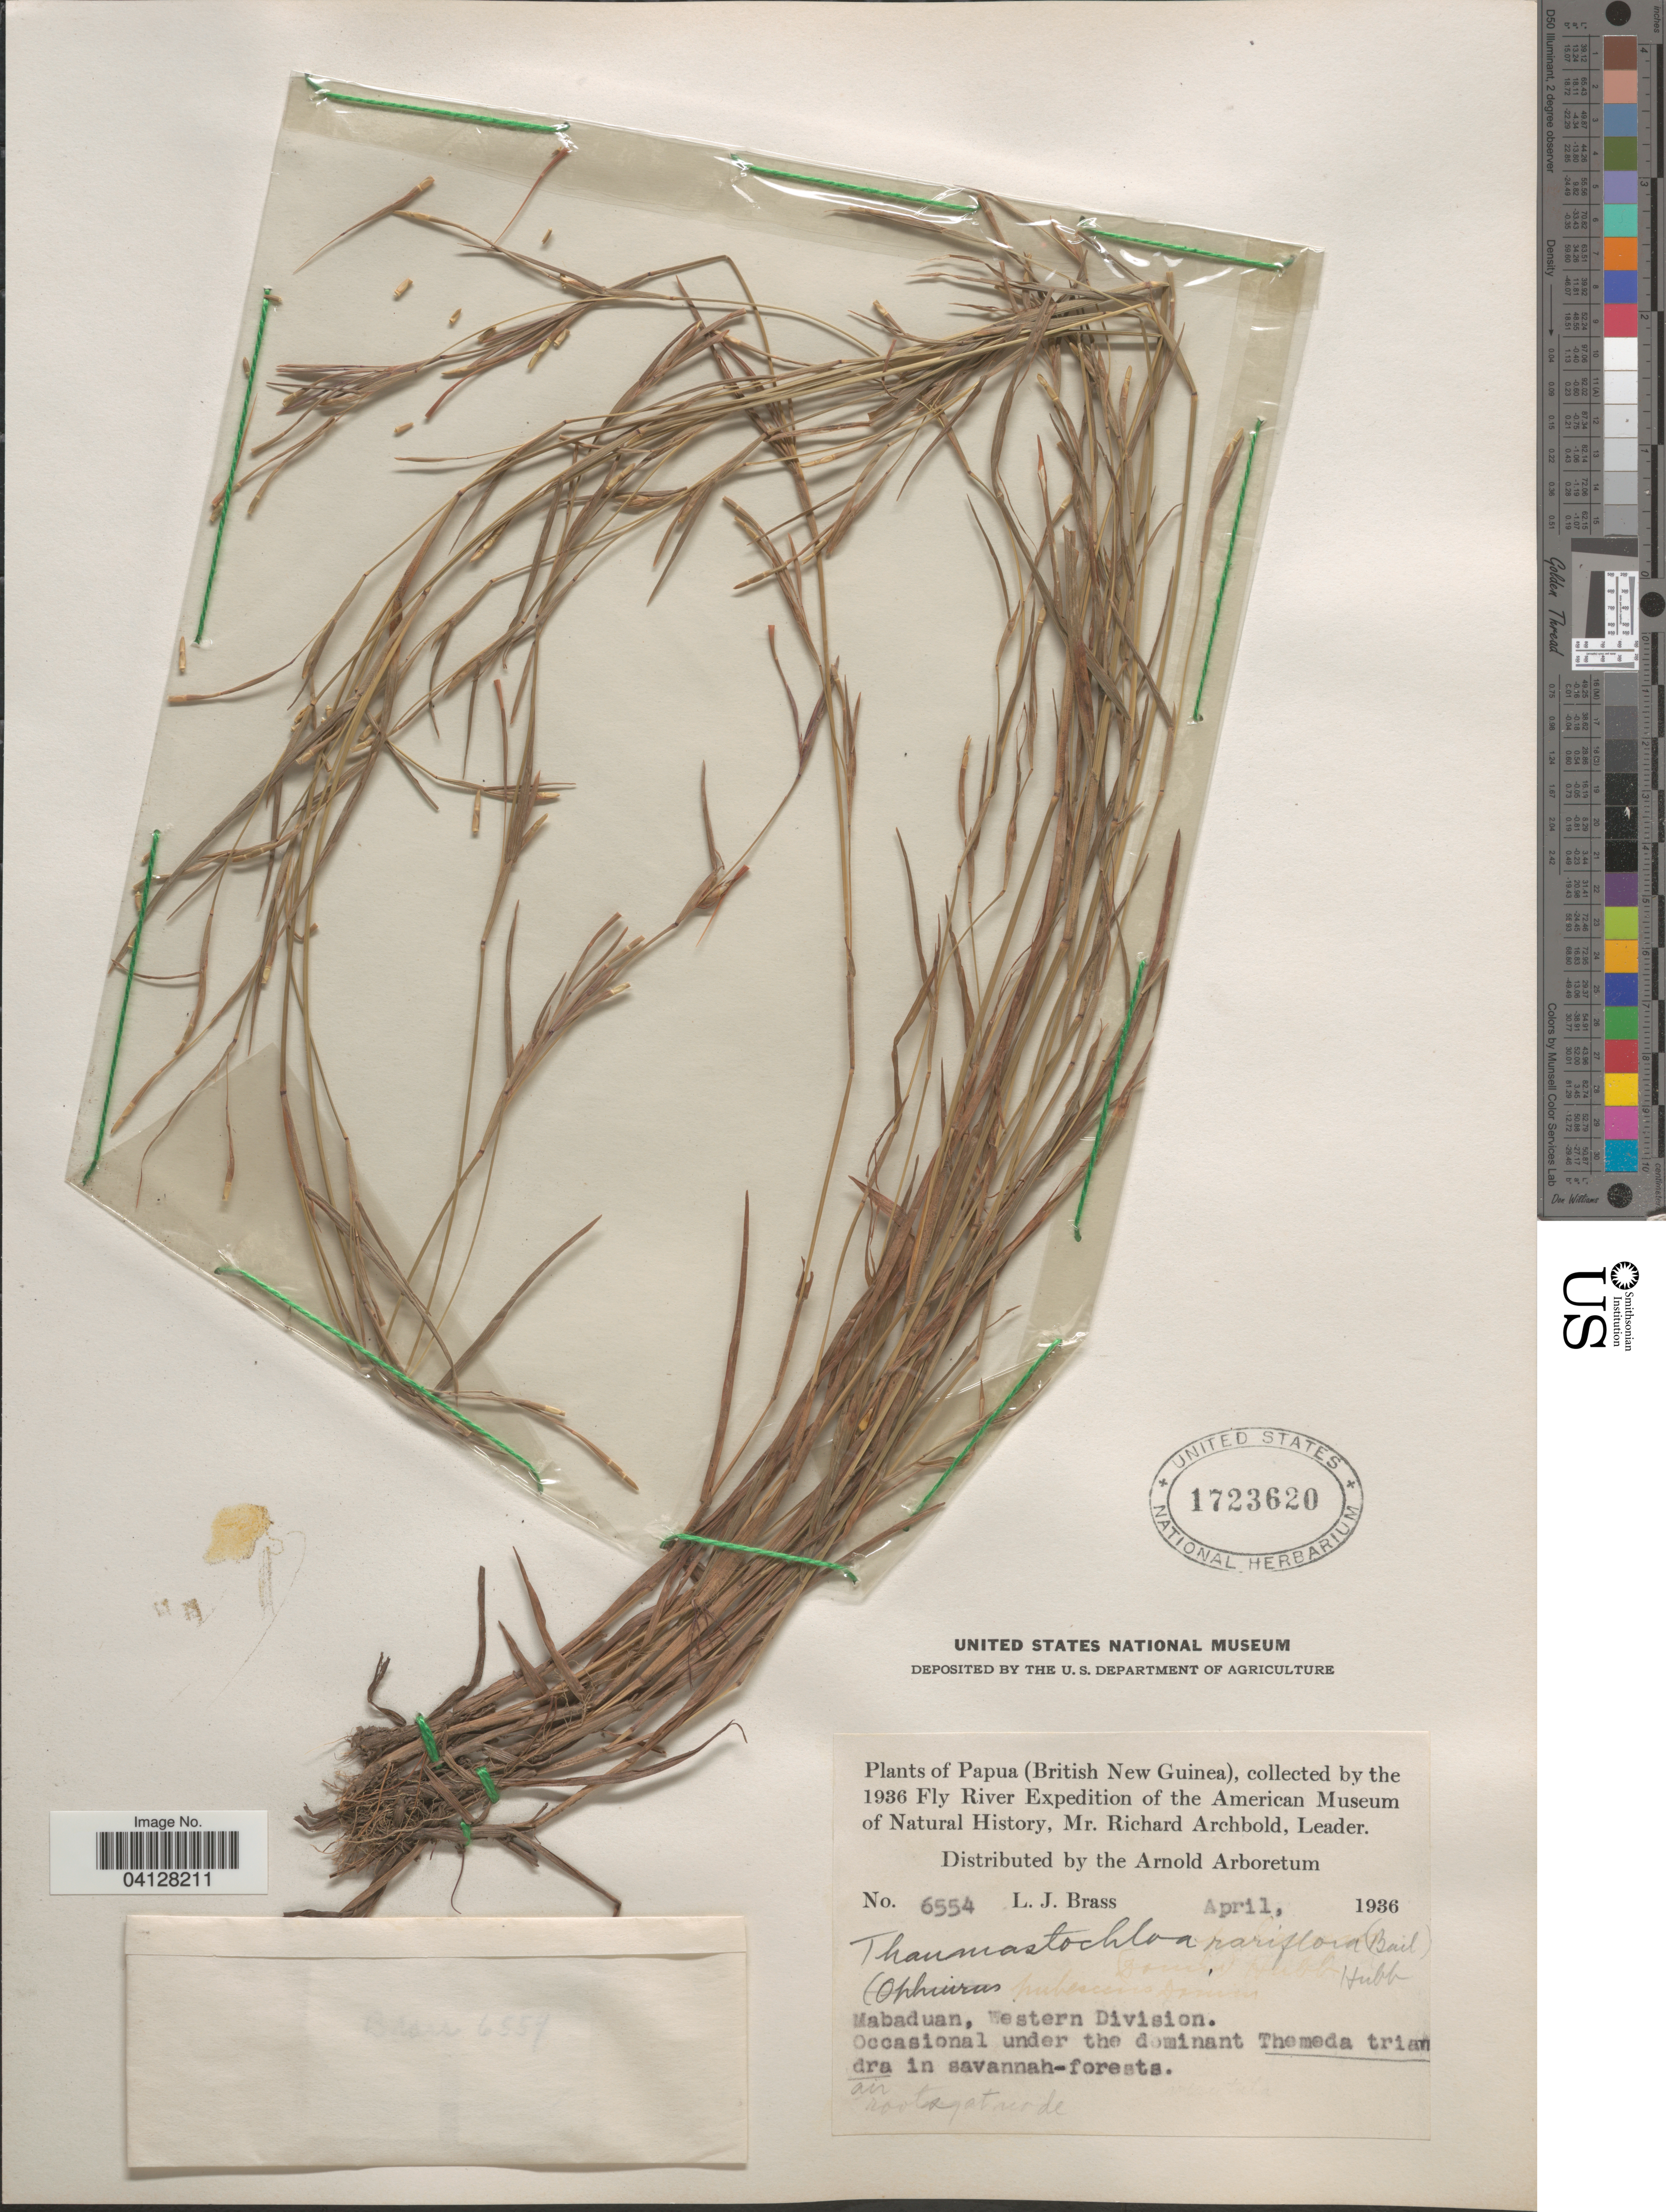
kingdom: Plantae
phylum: Tracheophyta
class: Liliopsida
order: Poales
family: Poaceae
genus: Thaumastochloa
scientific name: Thaumastochloa rariflora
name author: (F.M. Bailey) C.E. Hubb.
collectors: L. J. Brass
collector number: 6554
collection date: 1936-04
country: Papua New Guinea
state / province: Western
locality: Papua (British New Guinea). The 1936 Fly River Expedition of the American Museum of Natural History. Mabaduan, Western Division.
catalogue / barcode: US 1723620